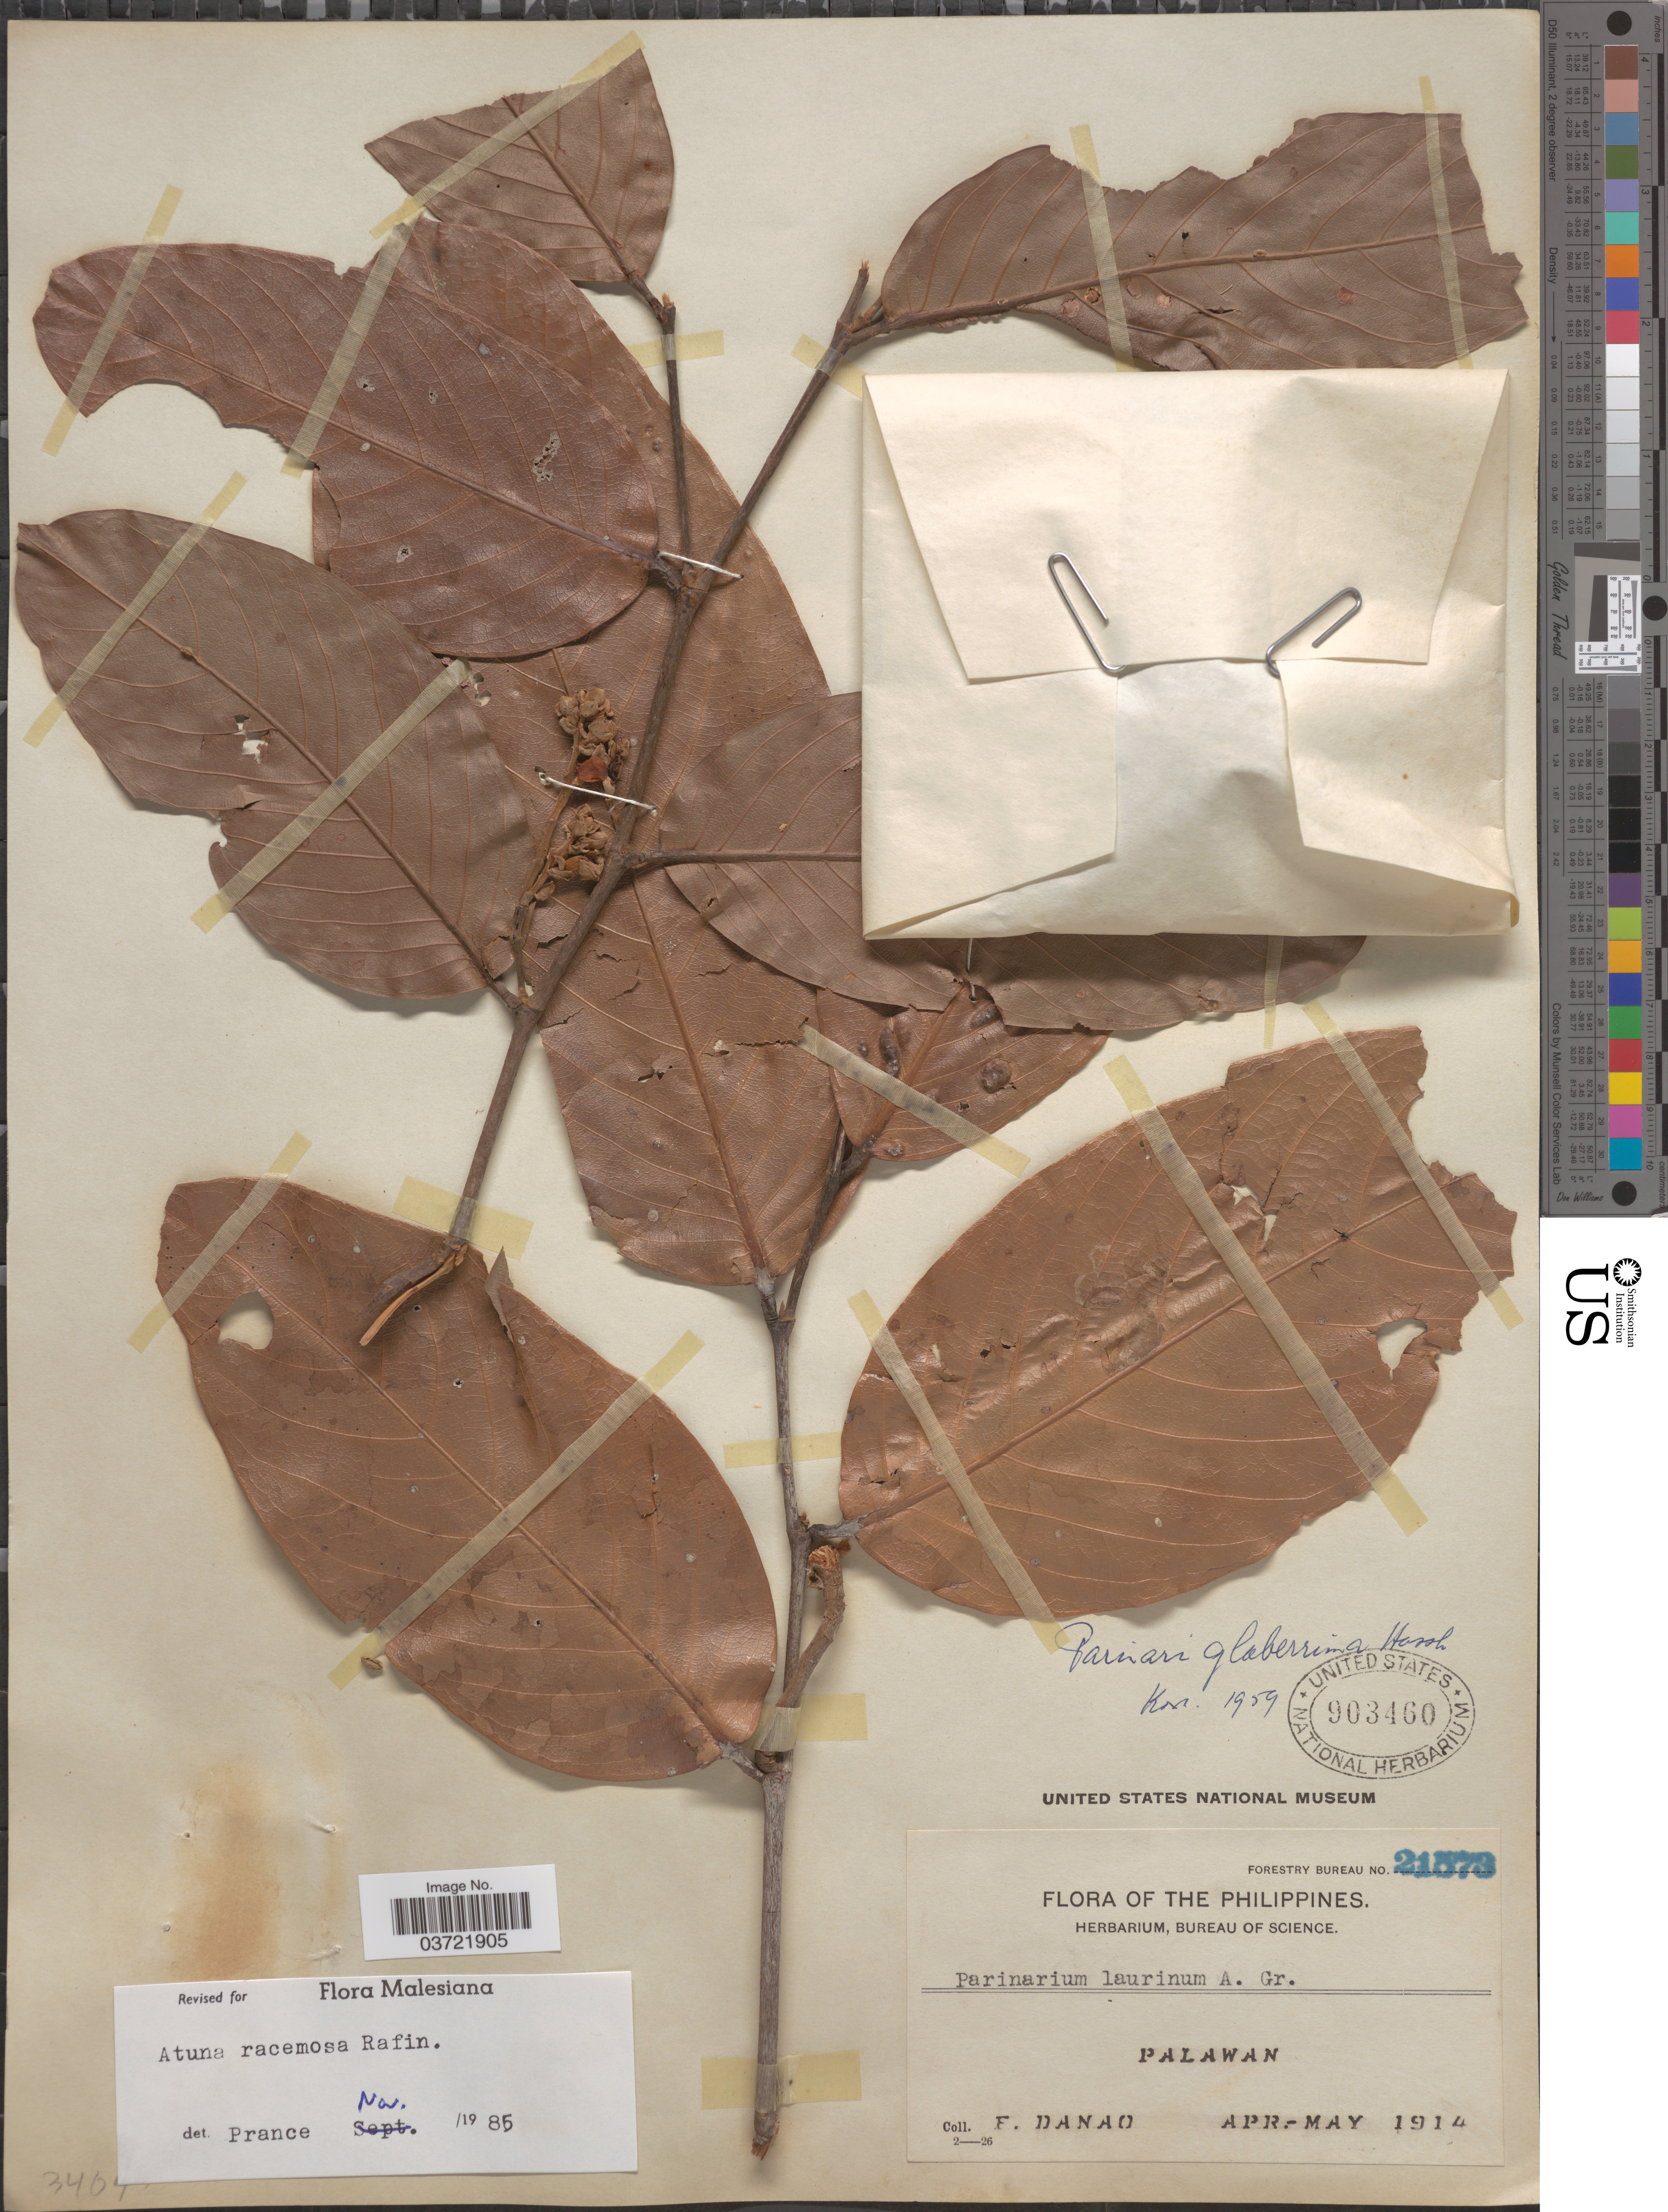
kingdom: Plantae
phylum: Tracheophyta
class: Magnoliopsida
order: Malpighiales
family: Chrysobalanaceae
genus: Atuna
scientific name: Atuna racemosa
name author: Raf.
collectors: F. Danao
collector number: Forestry Bureau 21573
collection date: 1914-04/1914-05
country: Philippines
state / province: Mimaropa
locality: Palawan.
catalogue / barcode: US 903460